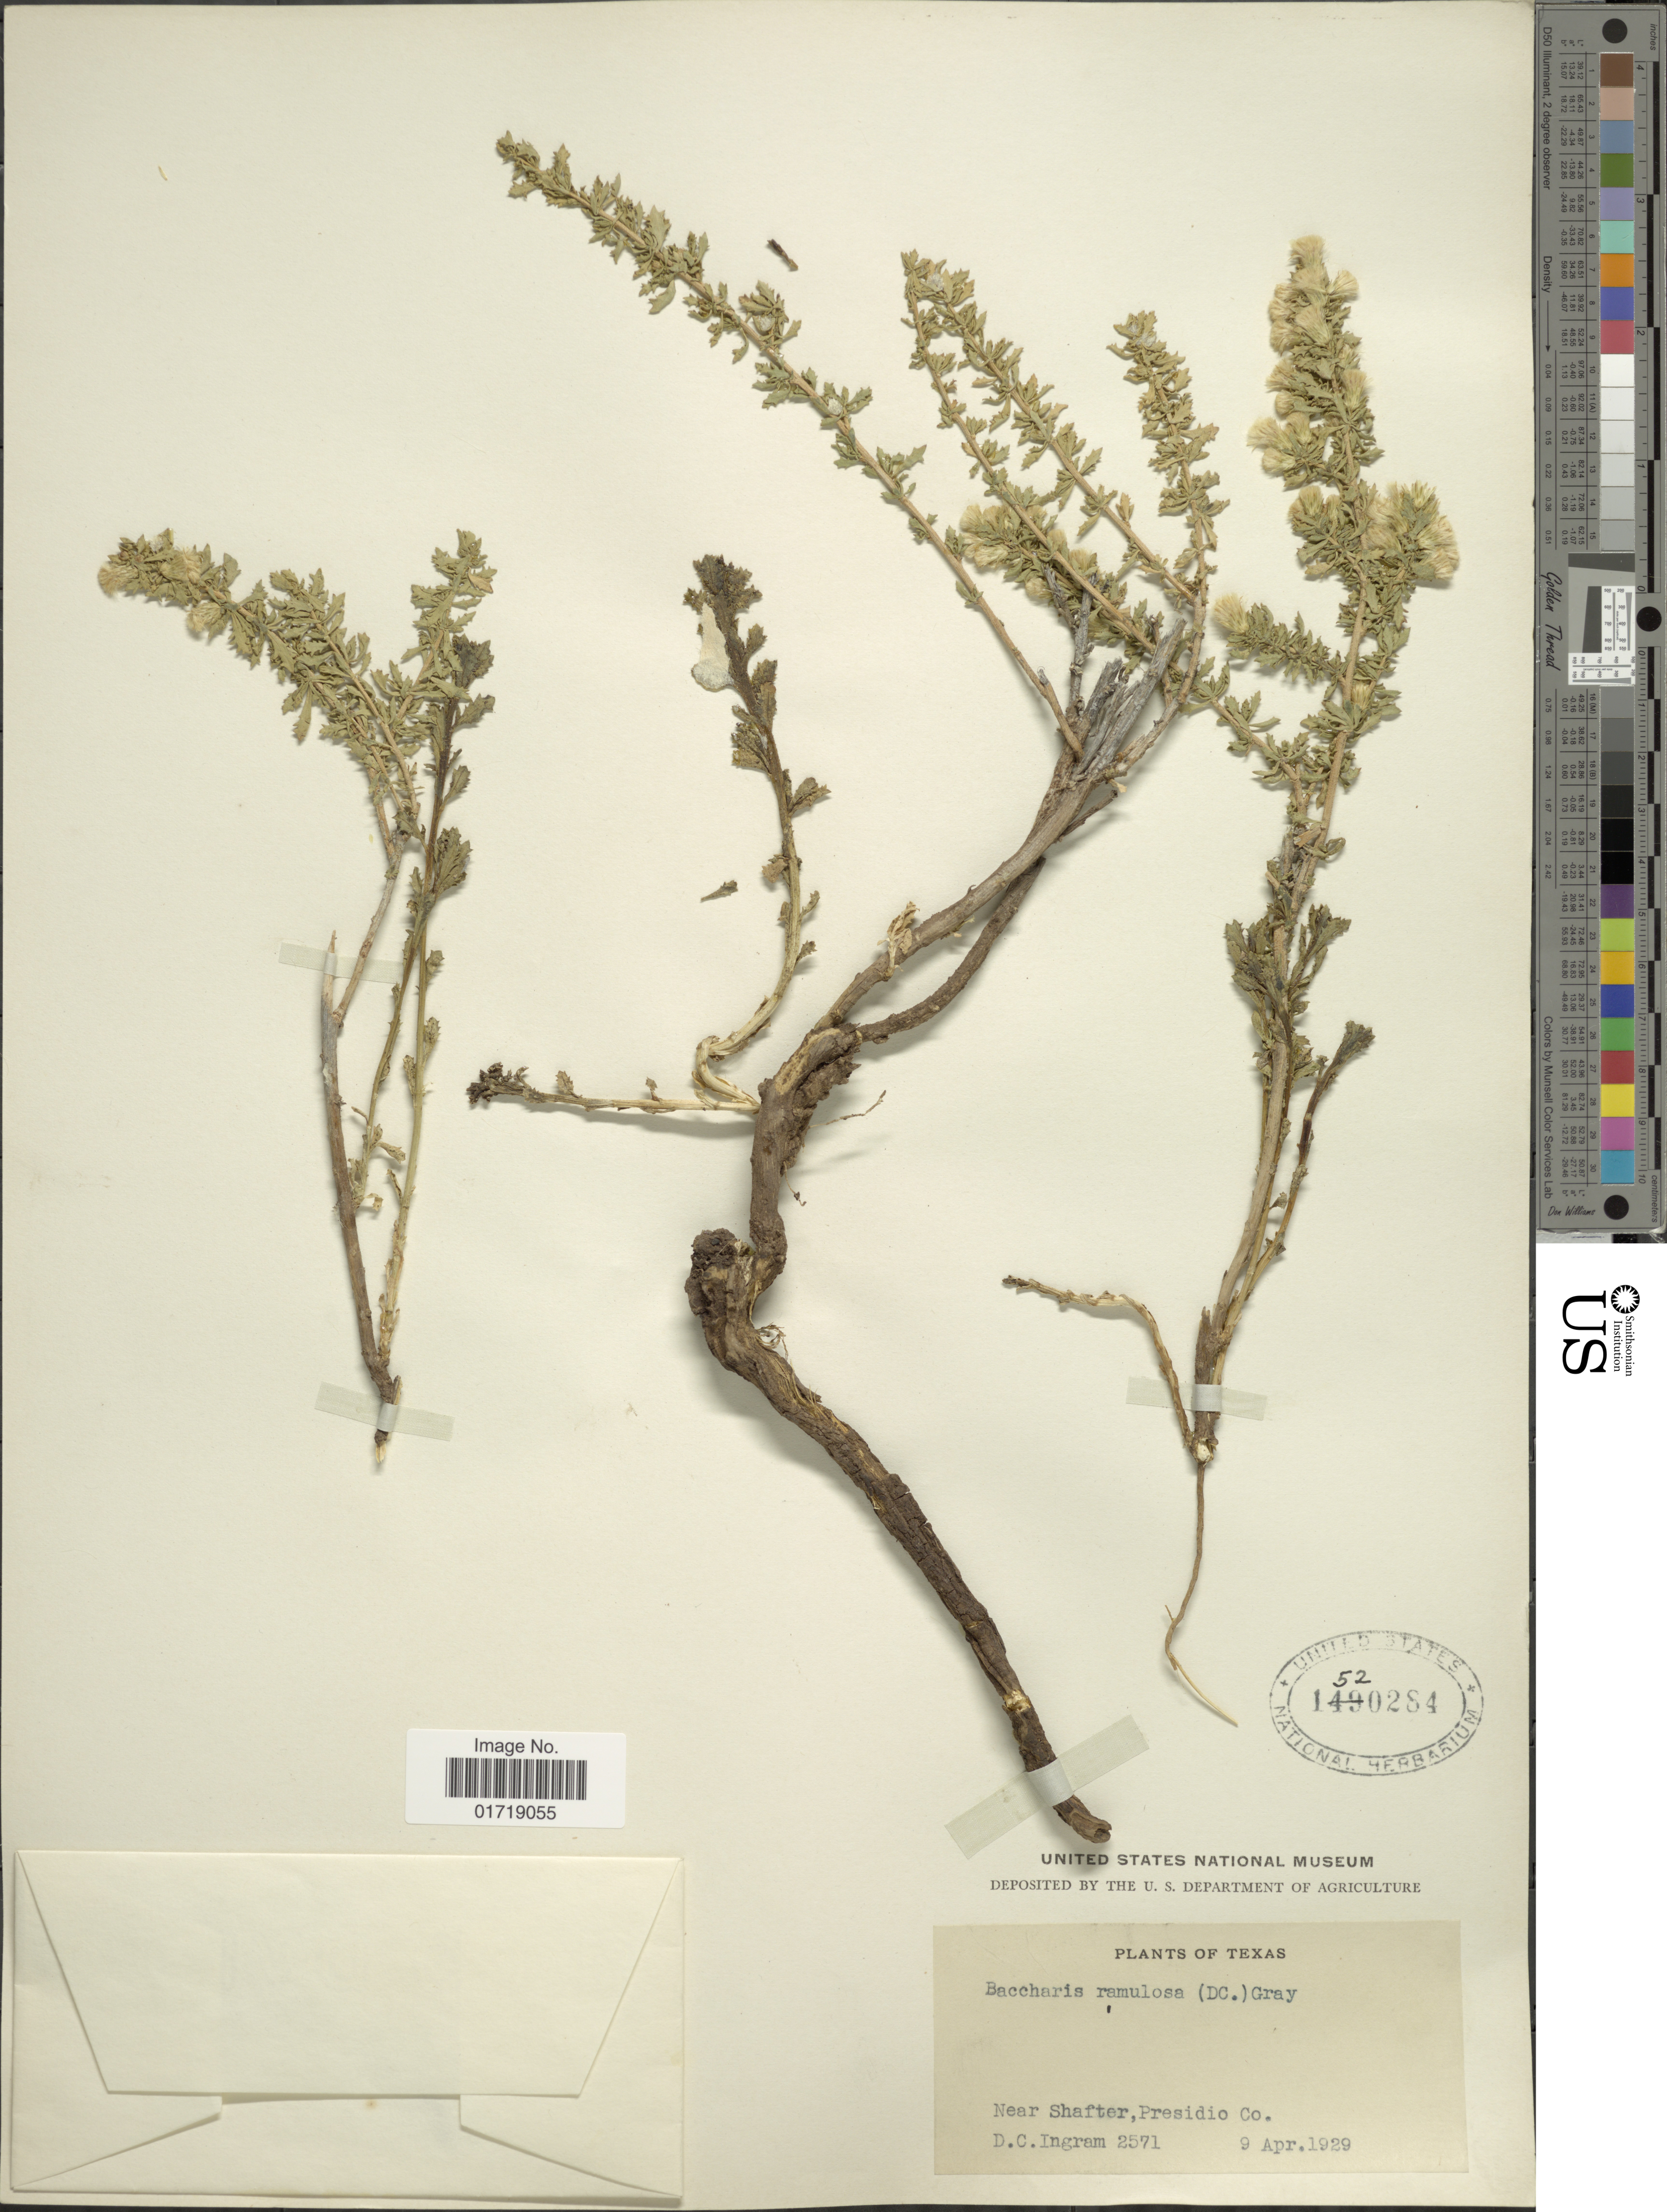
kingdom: Plantae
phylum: Tracheophyta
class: Magnoliopsida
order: Asterales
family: Asteraceae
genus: Baccharis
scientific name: Baccharis pteronioides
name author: DC.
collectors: D. C. Ingram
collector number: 2571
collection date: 1929-04-09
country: United States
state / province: Texas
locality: Near Shafter, Presidio Co.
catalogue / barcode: US 1520284